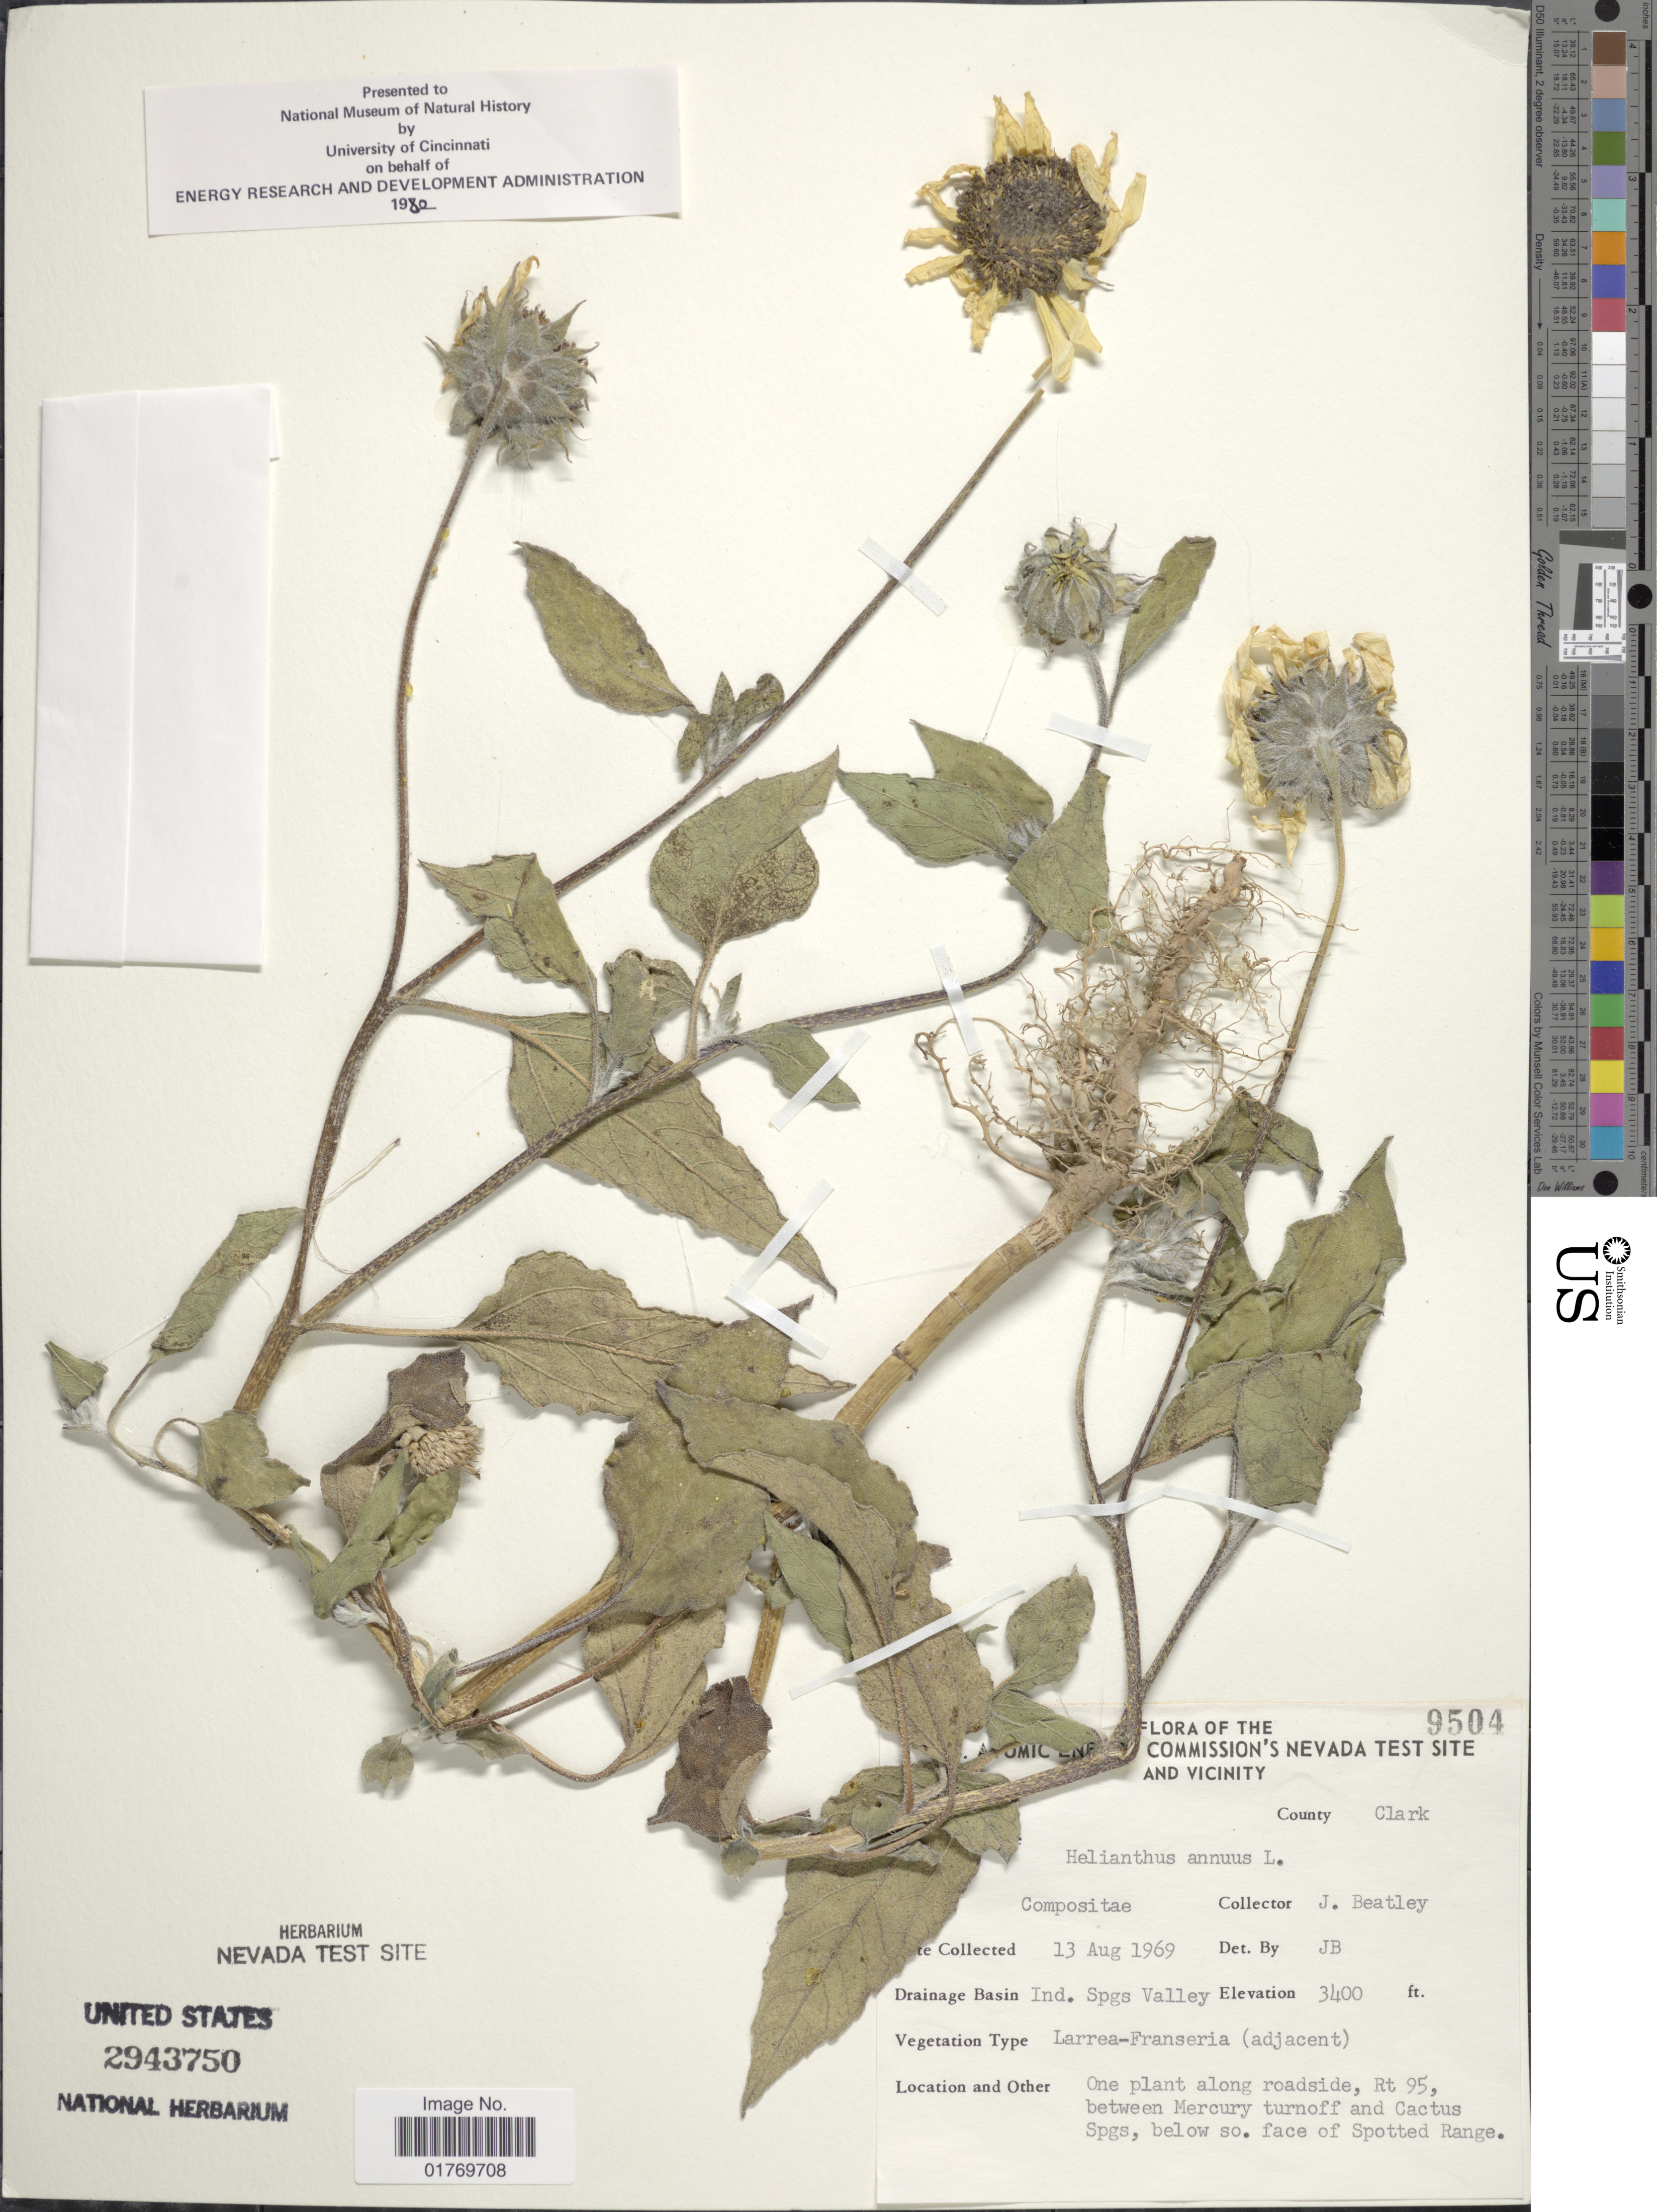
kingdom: Plantae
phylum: Tracheophyta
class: Magnoliopsida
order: Asterales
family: Asteraceae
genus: Helianthus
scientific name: Helianthus annuus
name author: L.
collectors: J. C. Beatley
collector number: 9504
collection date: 1969-08-13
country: United States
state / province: Nevada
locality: U. S. Atomic Energy Commision' s Nevada Test Site And Vicinity, County Clark, Drainage Basin Ind. Spgs Valley, One plant along roadside, Rt 95, between Mercury turnoff and Cactus Spgs, below so, area face of Spotted Range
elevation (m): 1036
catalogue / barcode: US 2943750